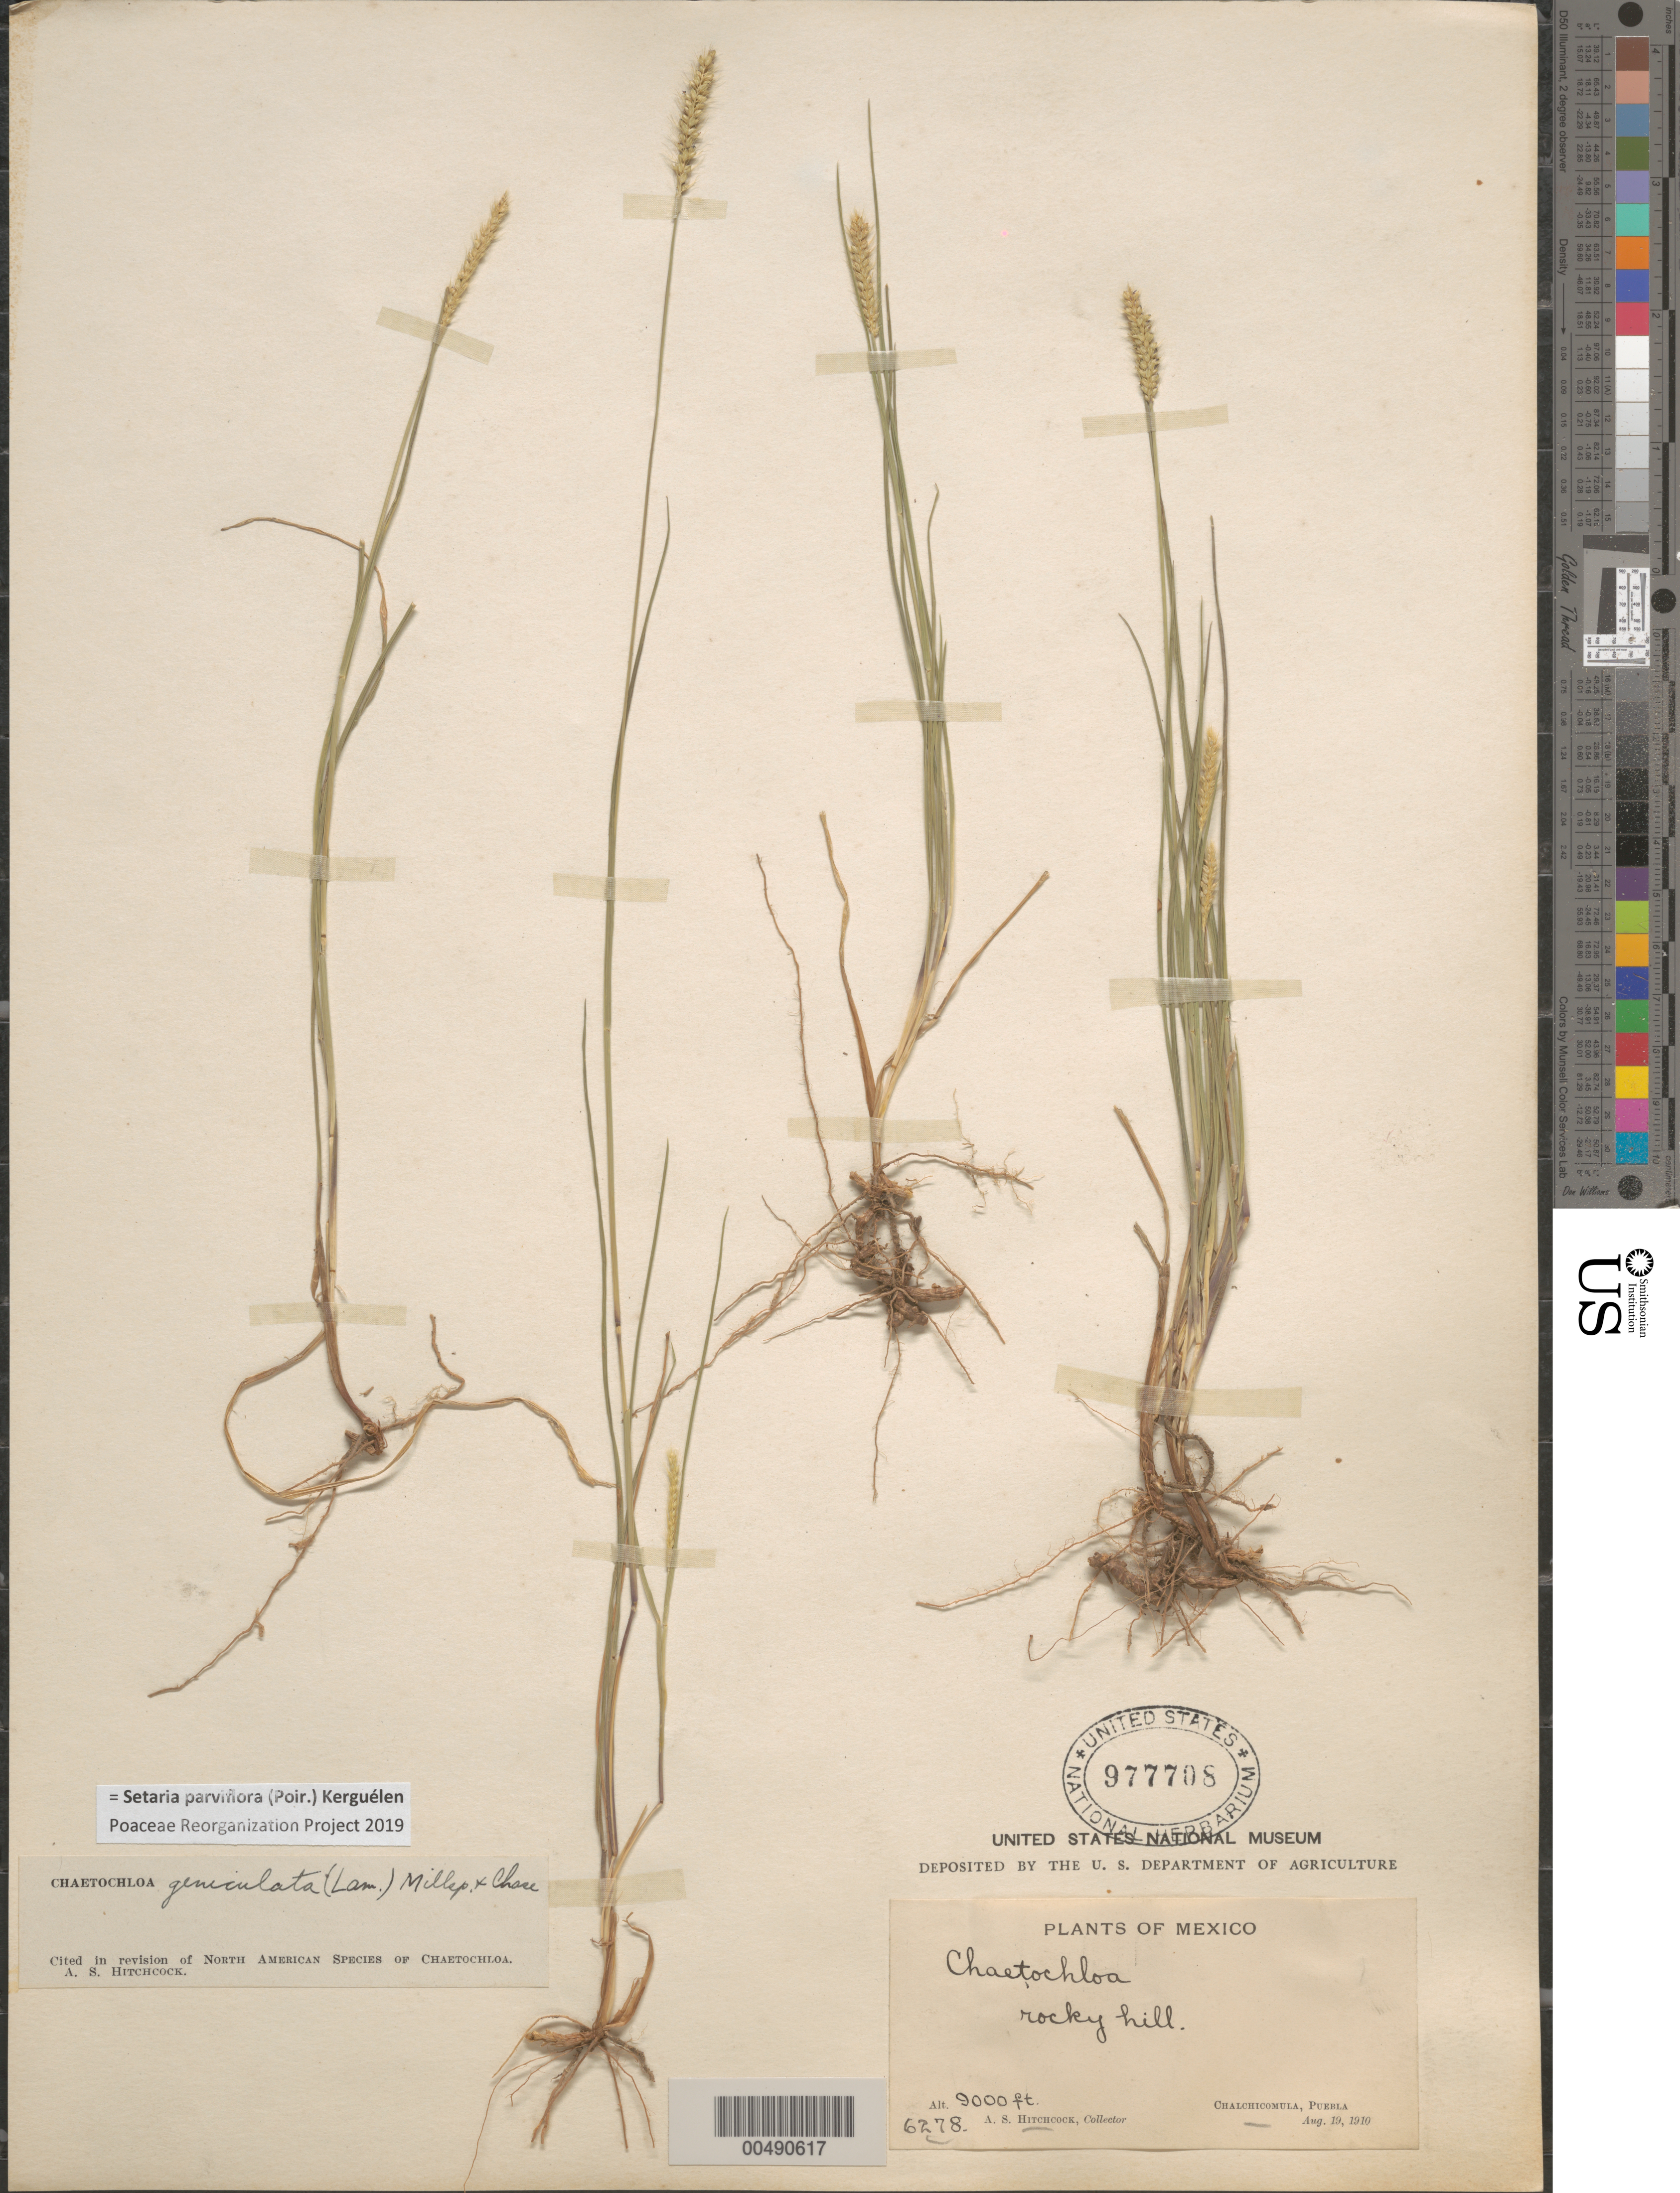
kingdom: Plantae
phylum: Tracheophyta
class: Liliopsida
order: Poales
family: Poaceae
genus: Setaria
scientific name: Setaria parviflora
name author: (Poir.) Kerguélen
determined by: Poaceae Reorganization Project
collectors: A. S. Hitchcock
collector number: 6278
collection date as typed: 19 Aug 1910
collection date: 1910-08-19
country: Mexico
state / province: Puebla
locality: Chalchicomula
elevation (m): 2743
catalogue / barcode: US 977708